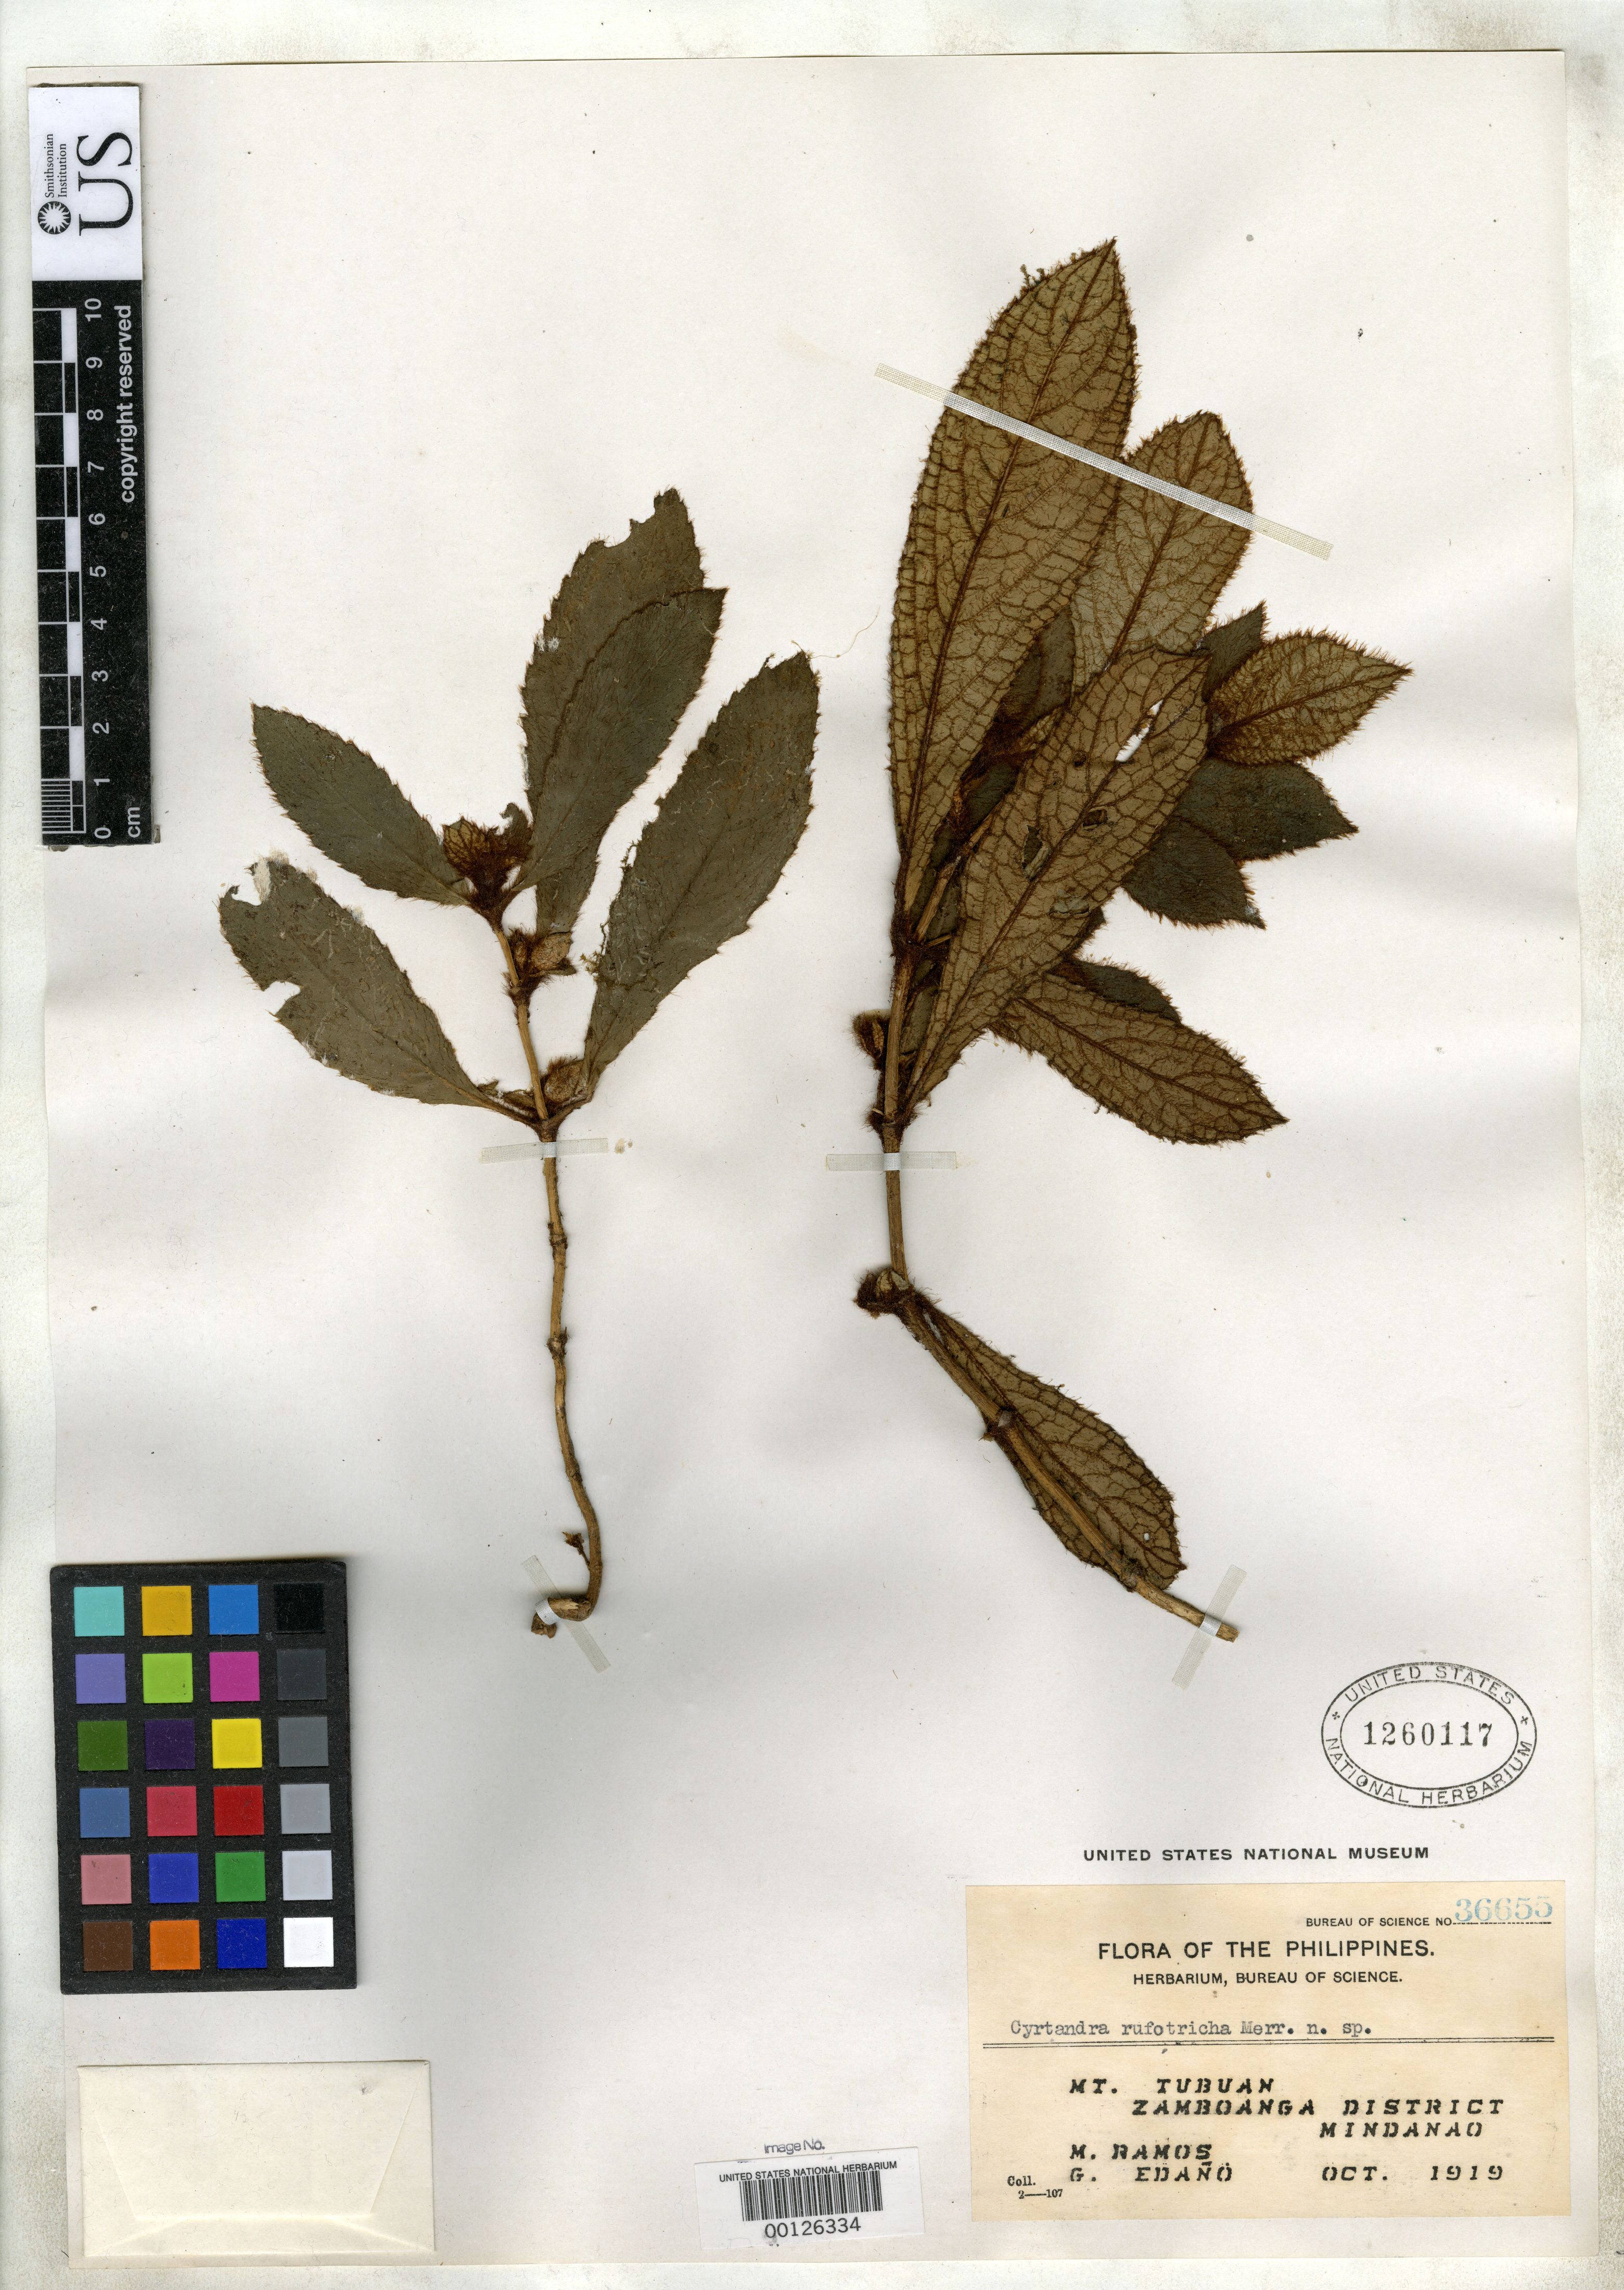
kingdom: Plantae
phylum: Tracheophyta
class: Magnoliopsida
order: Lamiales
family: Gesneriaceae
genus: Cyrtandra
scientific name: Cyrtandra rufotricha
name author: Merr.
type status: Lectotype; Type Collection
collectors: M. Ramos & G. E. Edaño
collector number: Bur. Sci. 36655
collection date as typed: Oct 1919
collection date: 1919-10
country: Philippines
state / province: Zamboanga Peninsula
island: Mindanao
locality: Mt. Tubuan.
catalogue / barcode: US 1260117